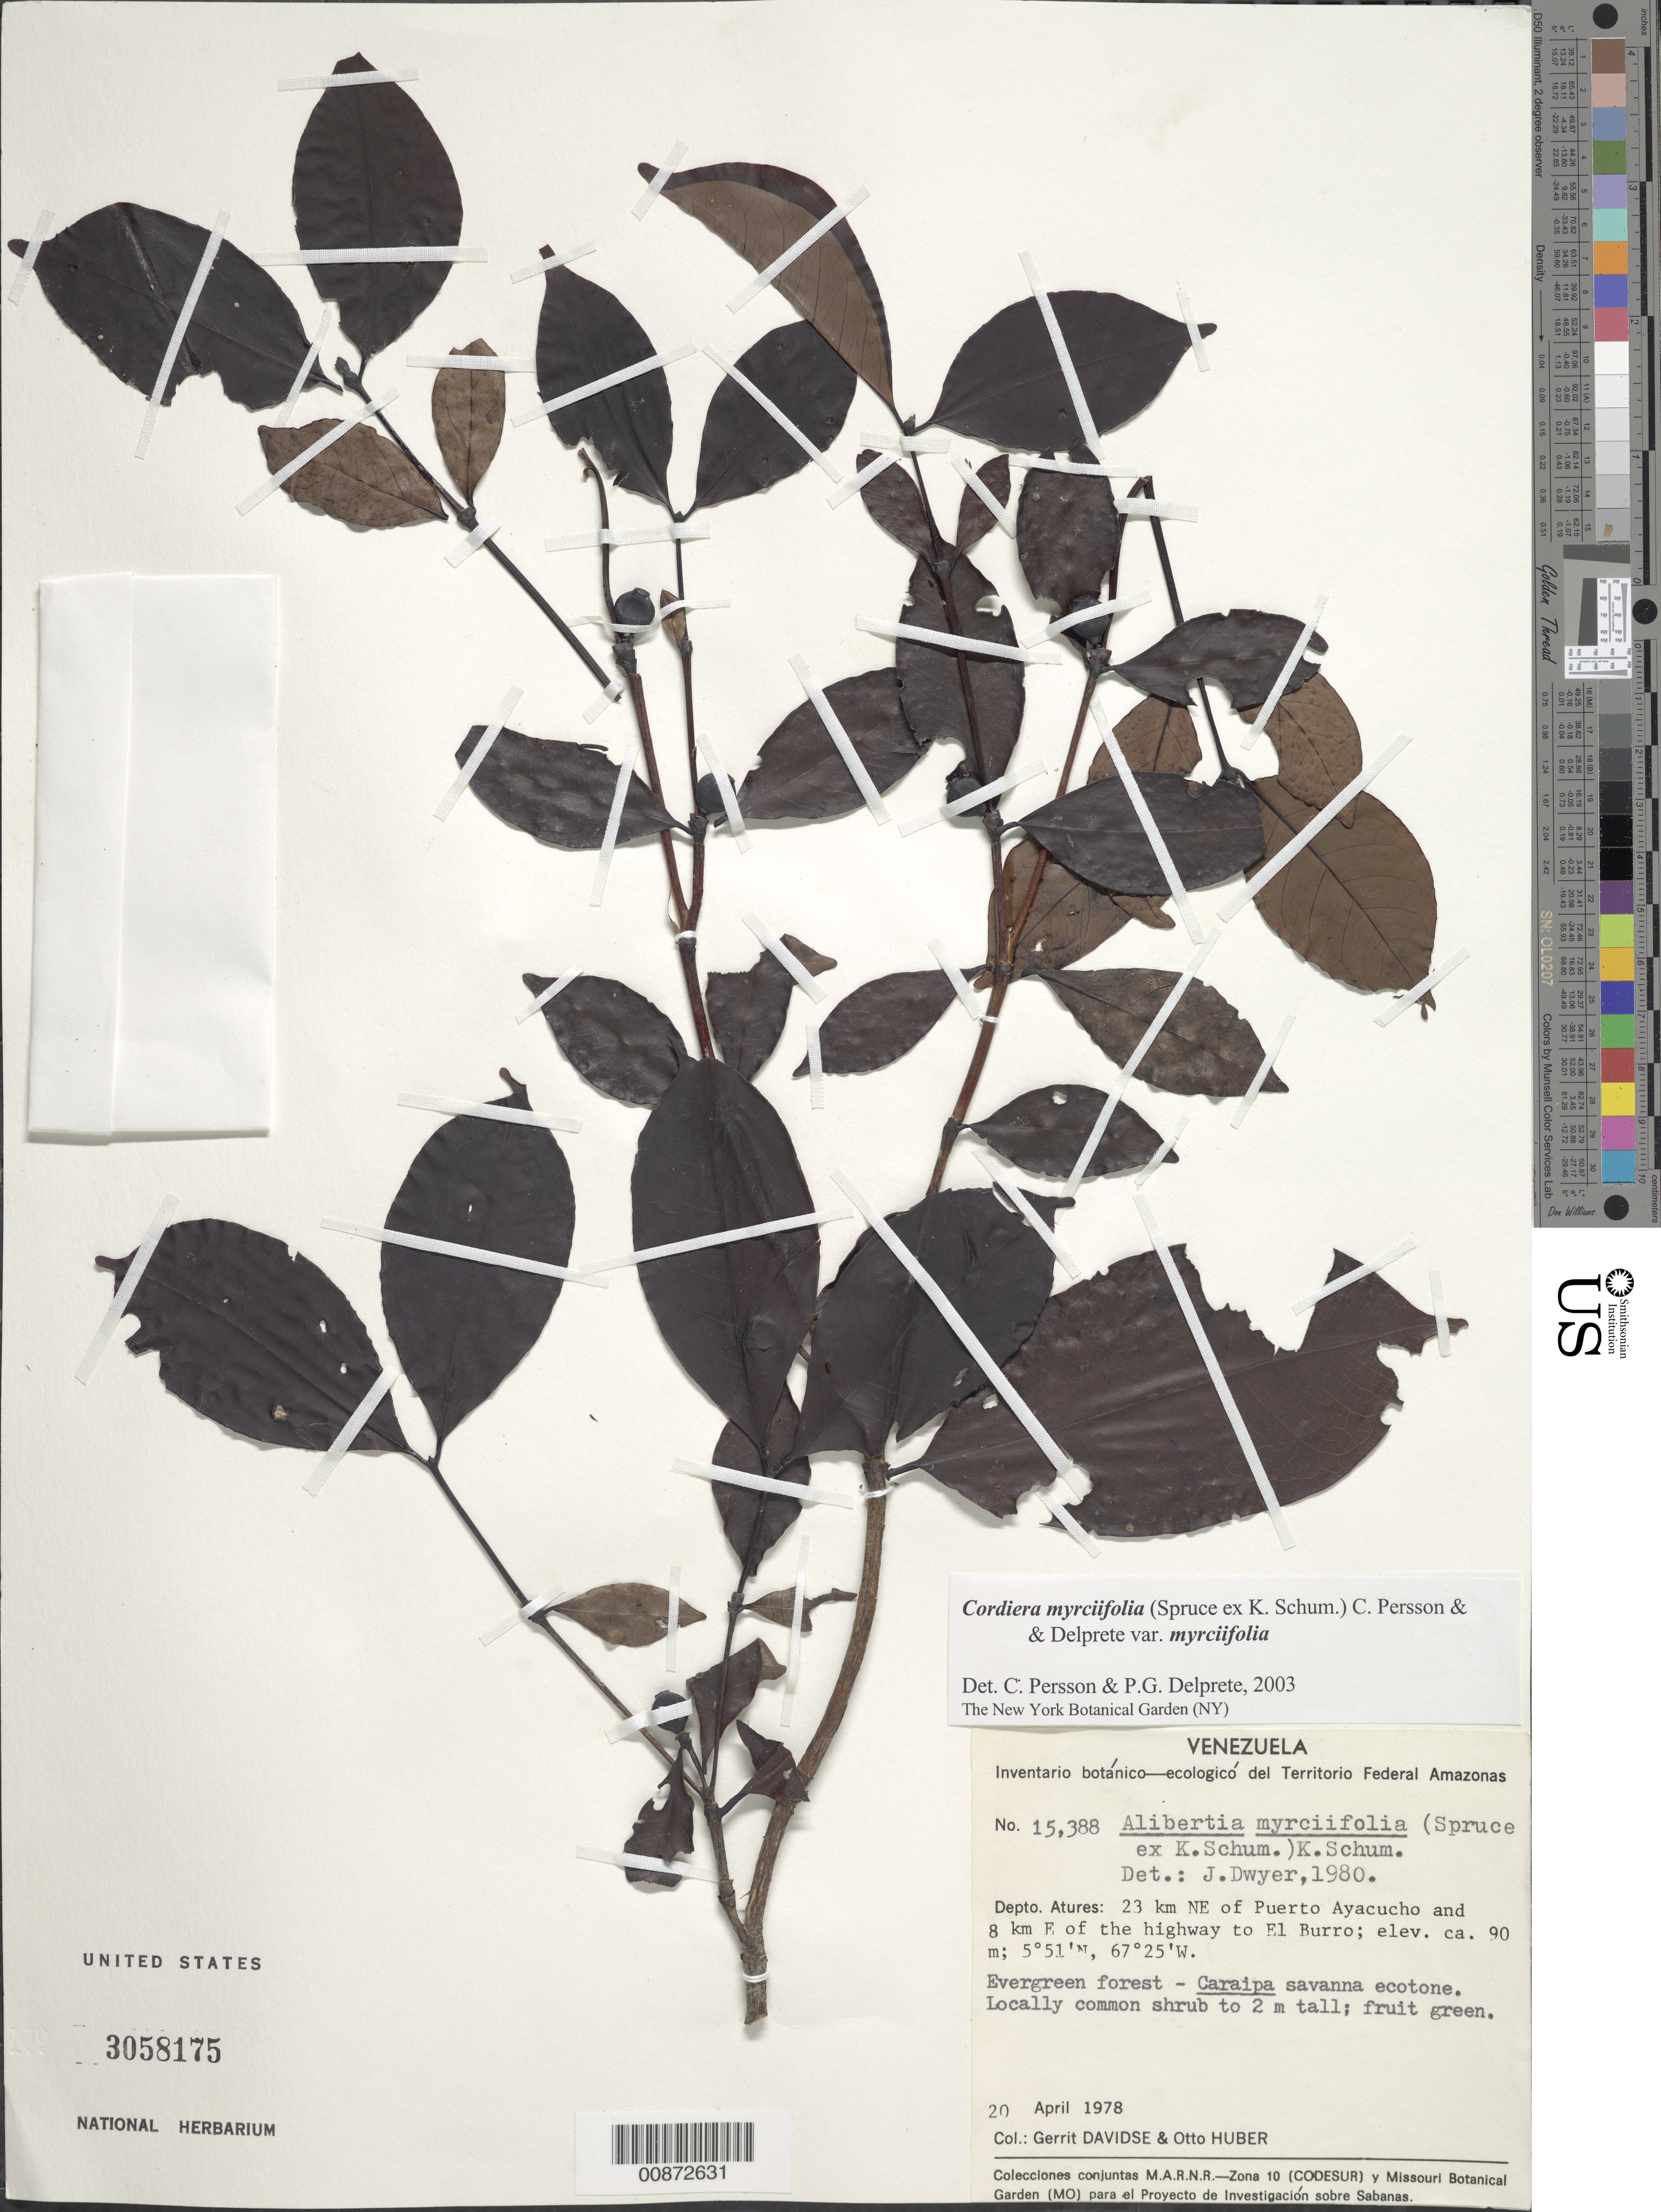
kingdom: Plantae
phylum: Tracheophyta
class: Magnoliopsida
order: Gentianales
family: Rubiaceae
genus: Cordiera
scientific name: Cordiera myrciifolia var. myrciifolia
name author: (K. Schum.) C.H. Perss. & Delprete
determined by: Delprete, P. G.; Persson, C. H.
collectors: G. Davidse & O. Huber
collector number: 15388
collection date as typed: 20-Apr-78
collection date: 1978-04-20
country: Venezuela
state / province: Amazonas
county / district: Atures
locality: Puerto Ayacucho, 23 km NE of, 8 km E of highway to El Burro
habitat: Evergreen forest - Caraipa savanna ecotone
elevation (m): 90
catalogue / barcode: US 3058175